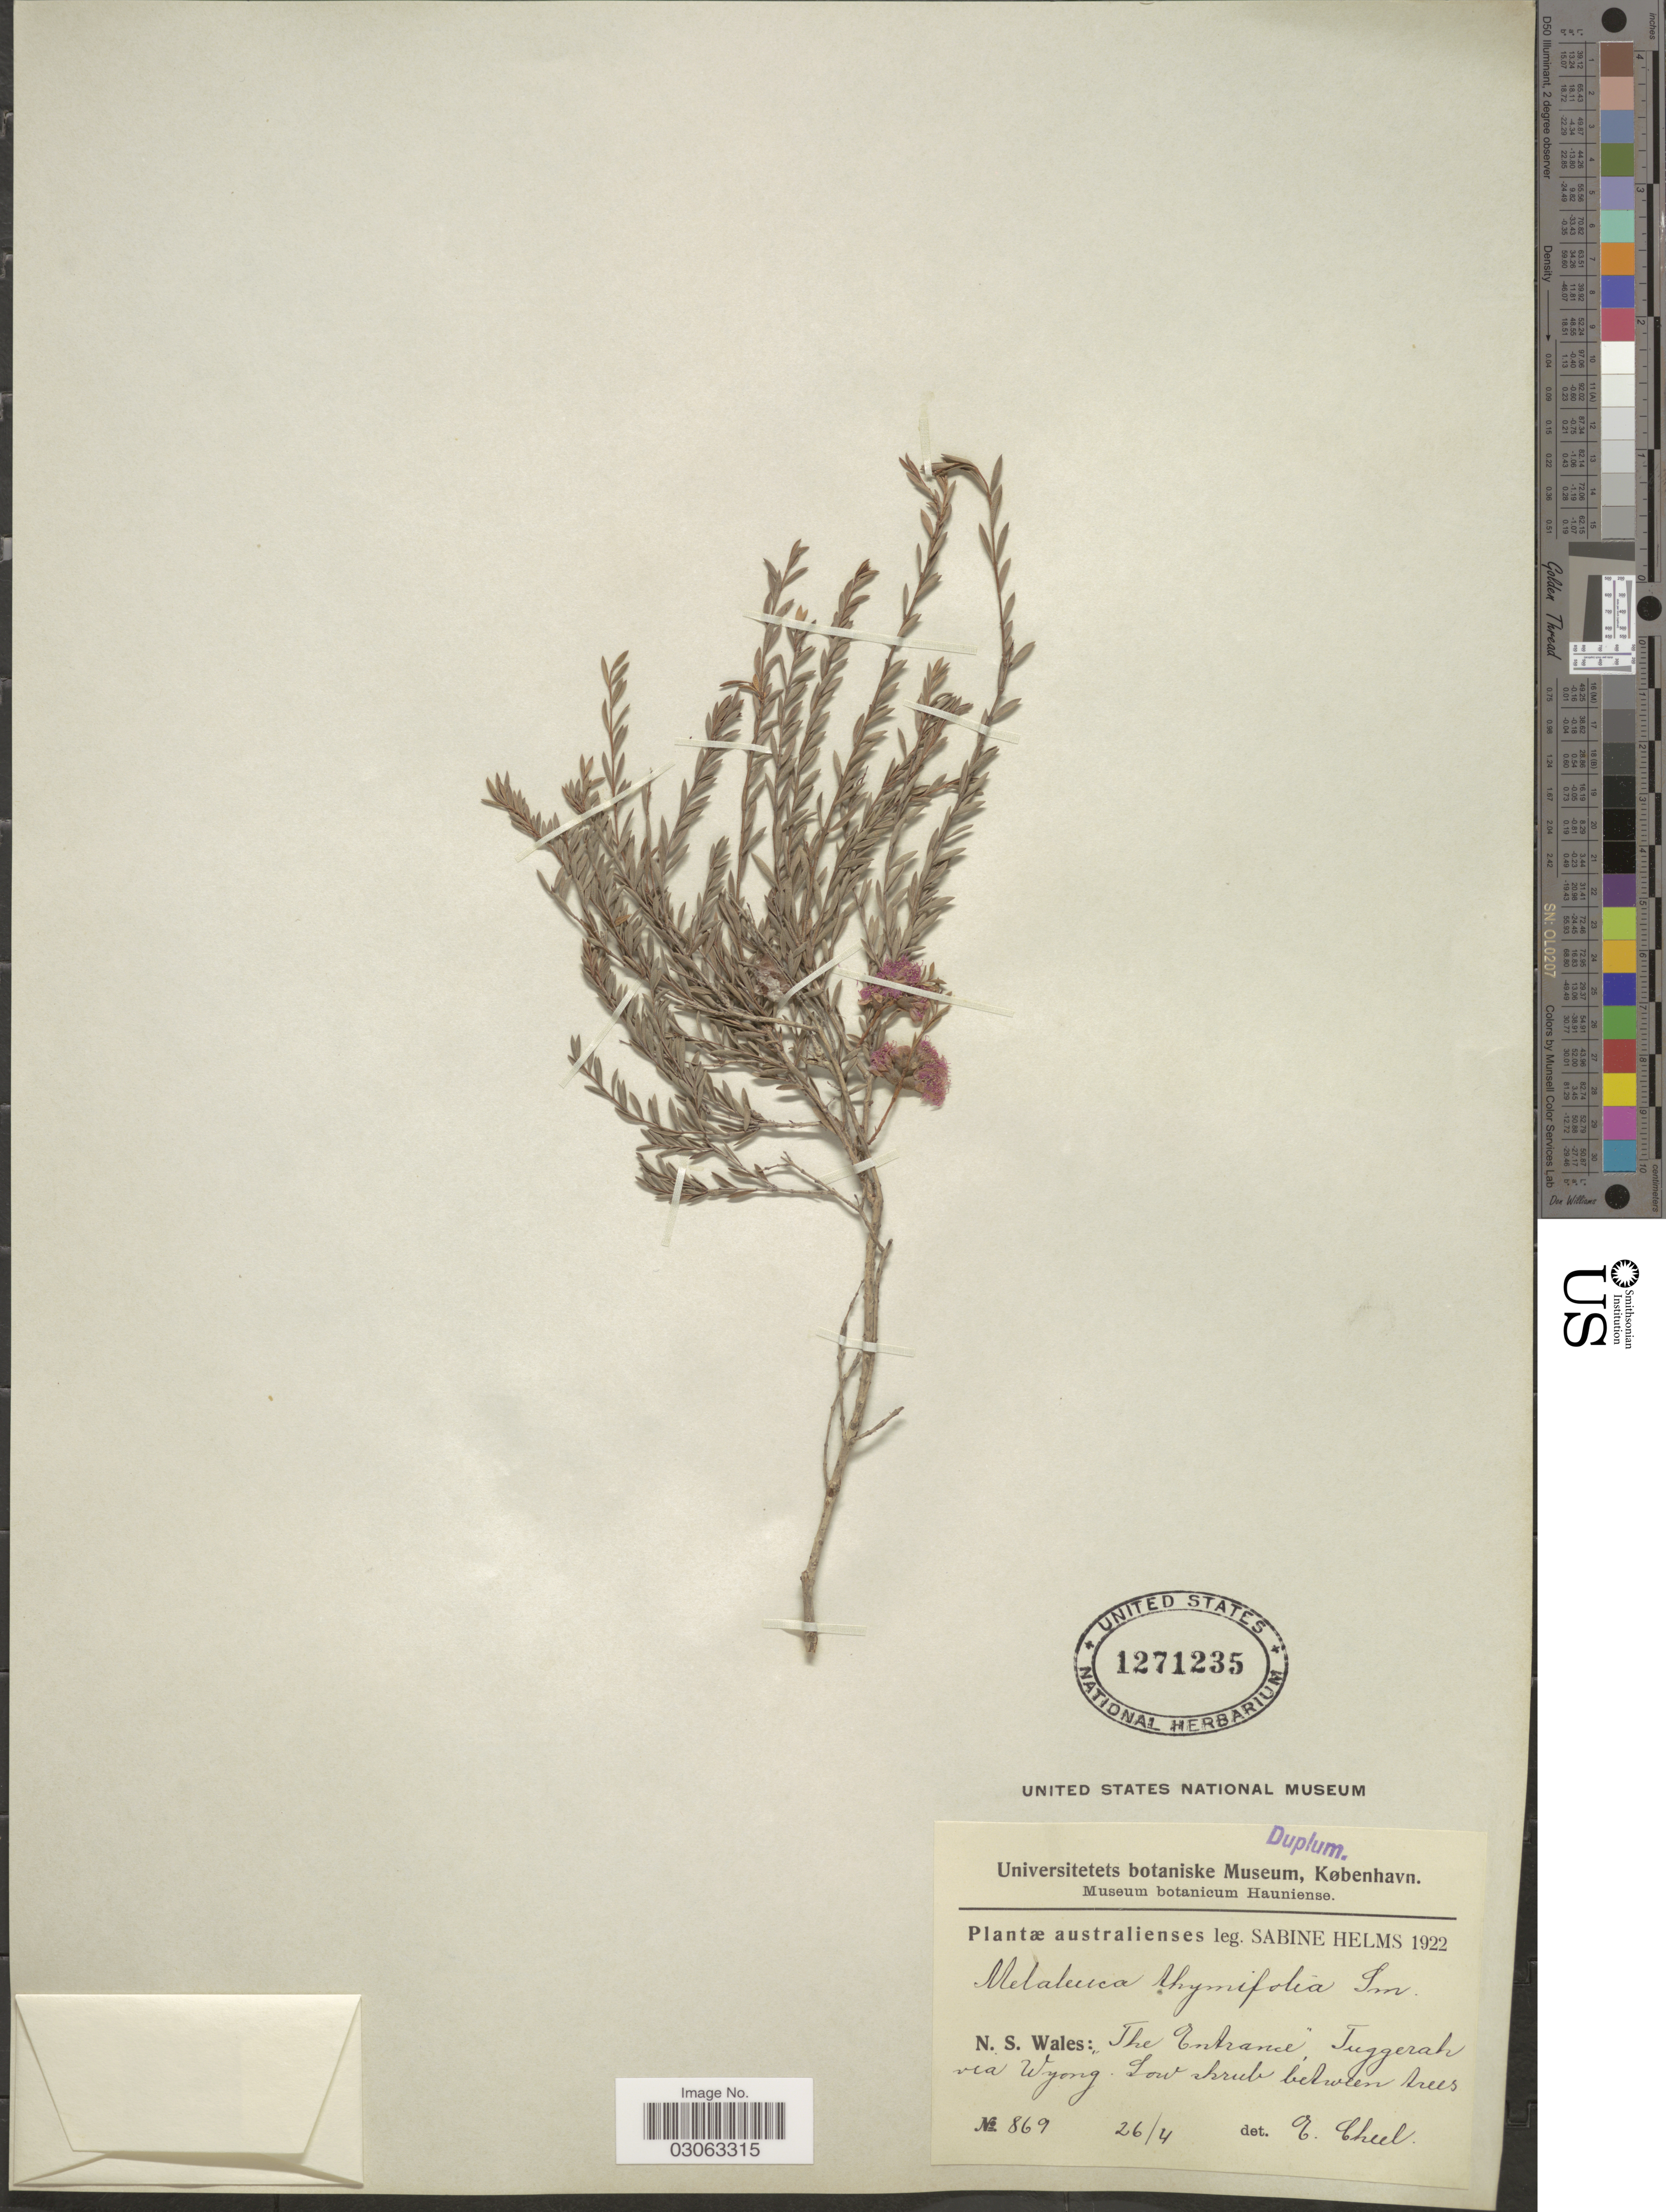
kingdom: Plantae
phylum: Tracheophyta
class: Magnoliopsida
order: Myrtales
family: Myrtaceae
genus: Melaleuca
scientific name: Melaleuca thymifolia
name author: L.S. Sm.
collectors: S. Helms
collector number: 869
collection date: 1922-04-26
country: Australia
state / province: New South Wales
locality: N. S. Wales: "The Entrance", Tuggerah via Wyong. Low shrub between trees.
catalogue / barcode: US 1271235